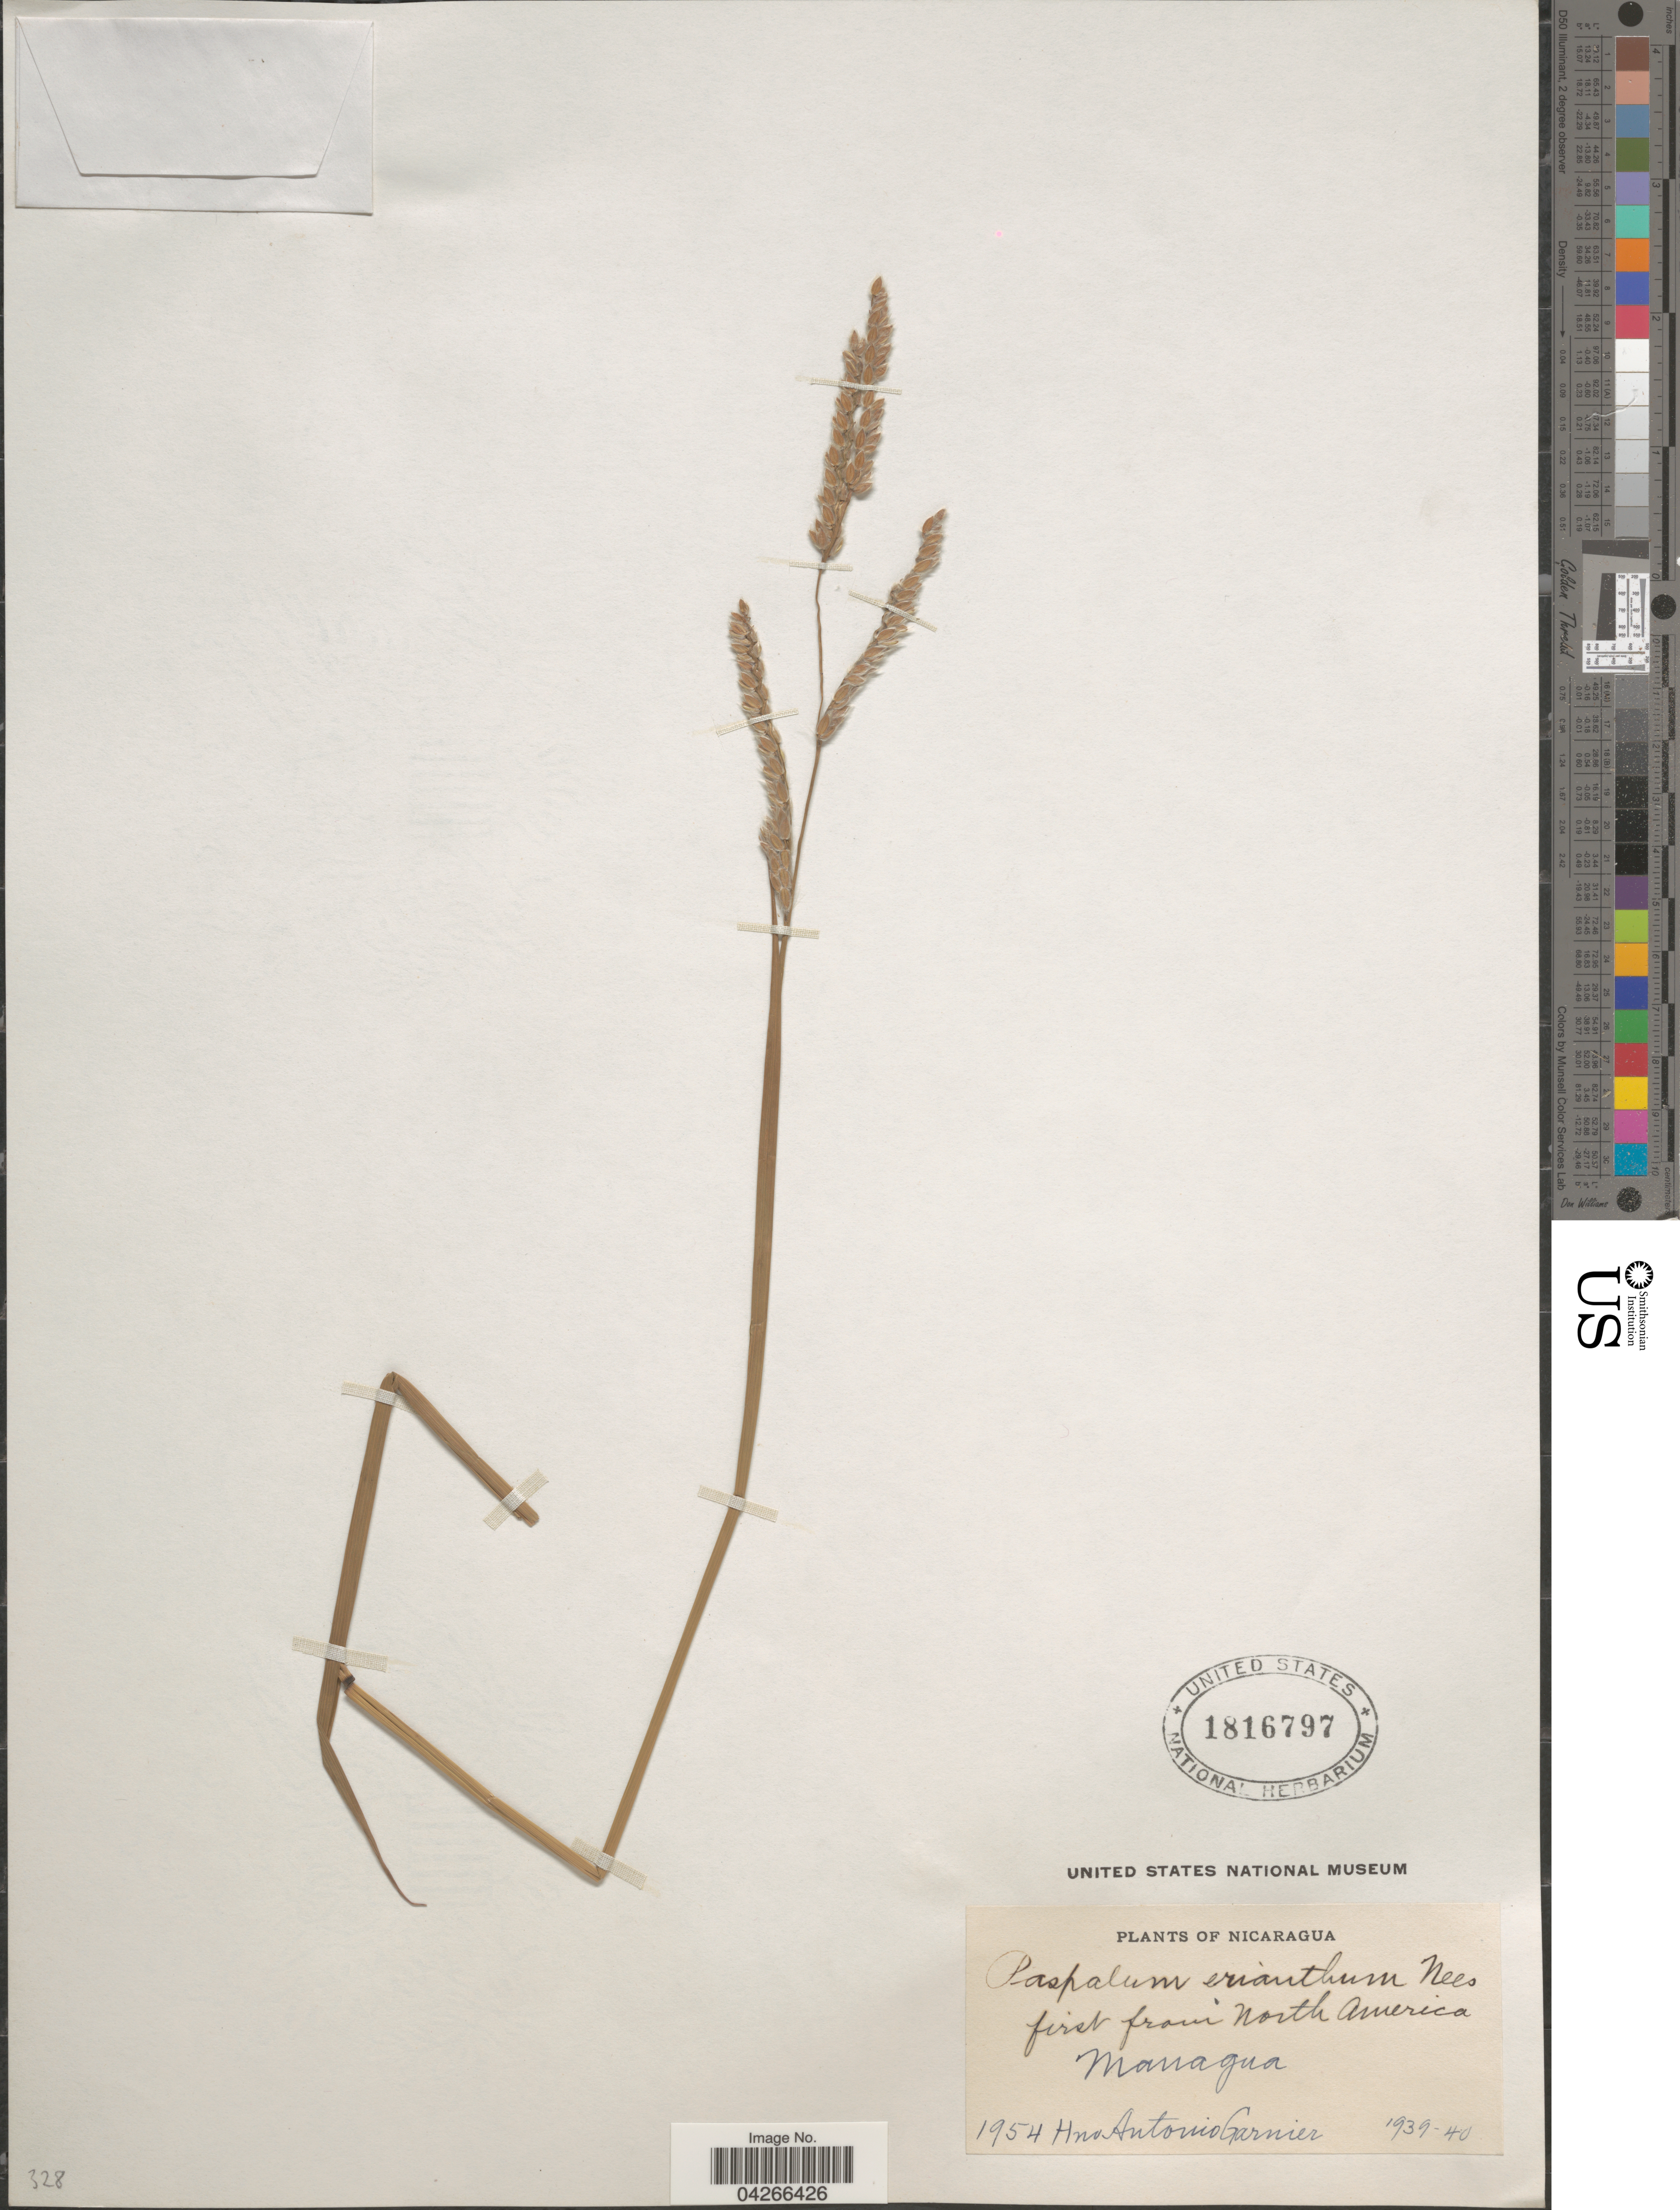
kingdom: Plantae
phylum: Tracheophyta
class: Liliopsida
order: Poales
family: Poaceae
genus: Paspalum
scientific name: Paspalum erianthum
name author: Nees ex Trin.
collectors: Bro. A. Garnier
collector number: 1954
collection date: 1939/1940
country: Nicaragua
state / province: Managua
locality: First from North America [unsure placement]. Managua.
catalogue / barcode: US 1816797